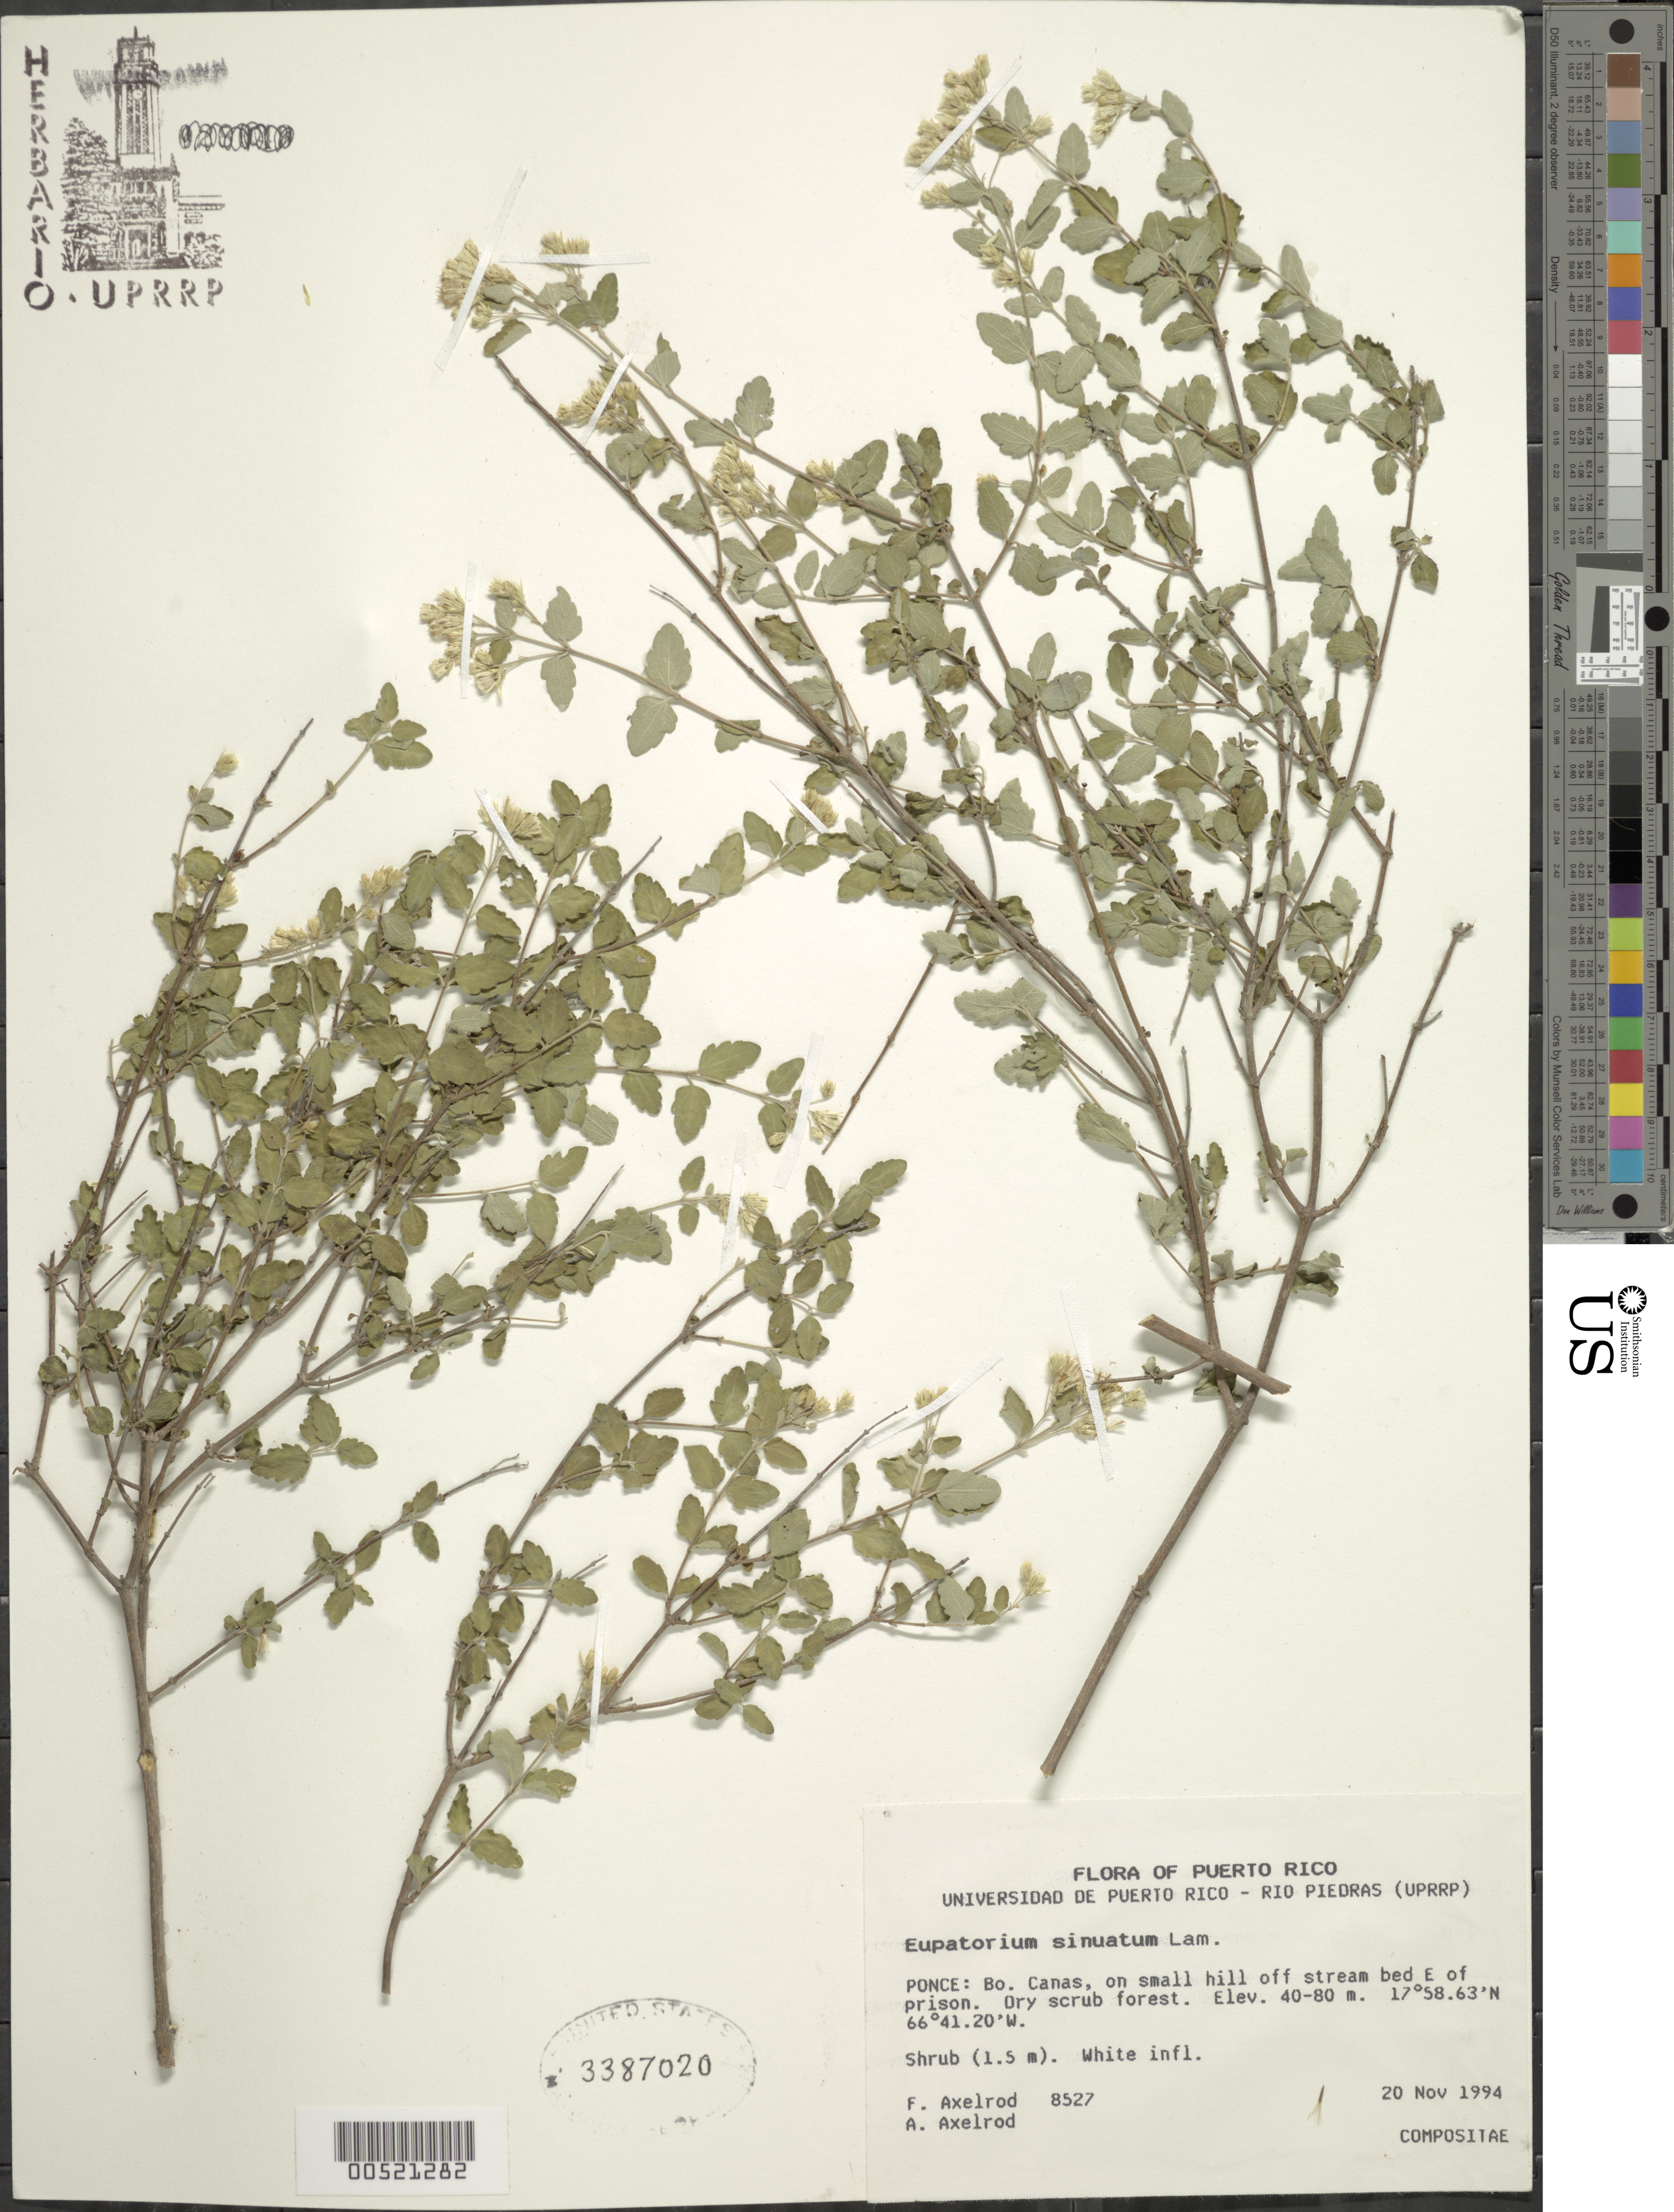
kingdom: Plantae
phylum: Tracheophyta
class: Magnoliopsida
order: Asterales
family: Asteraceae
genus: Chromolaena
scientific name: Chromolaena sinuata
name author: (Lam.) R.M. King & H. Rob.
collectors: F. S. Axelrod, A. Axelrod & P. González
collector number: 8527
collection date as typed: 20 Nov 1994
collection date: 1994-11-20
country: Puerto Rico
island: Greater Antilles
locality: Ponce: Bo. Canas, on small hill off stream bed E of prison.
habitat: Dry scrub forest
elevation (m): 40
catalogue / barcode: US 3387020